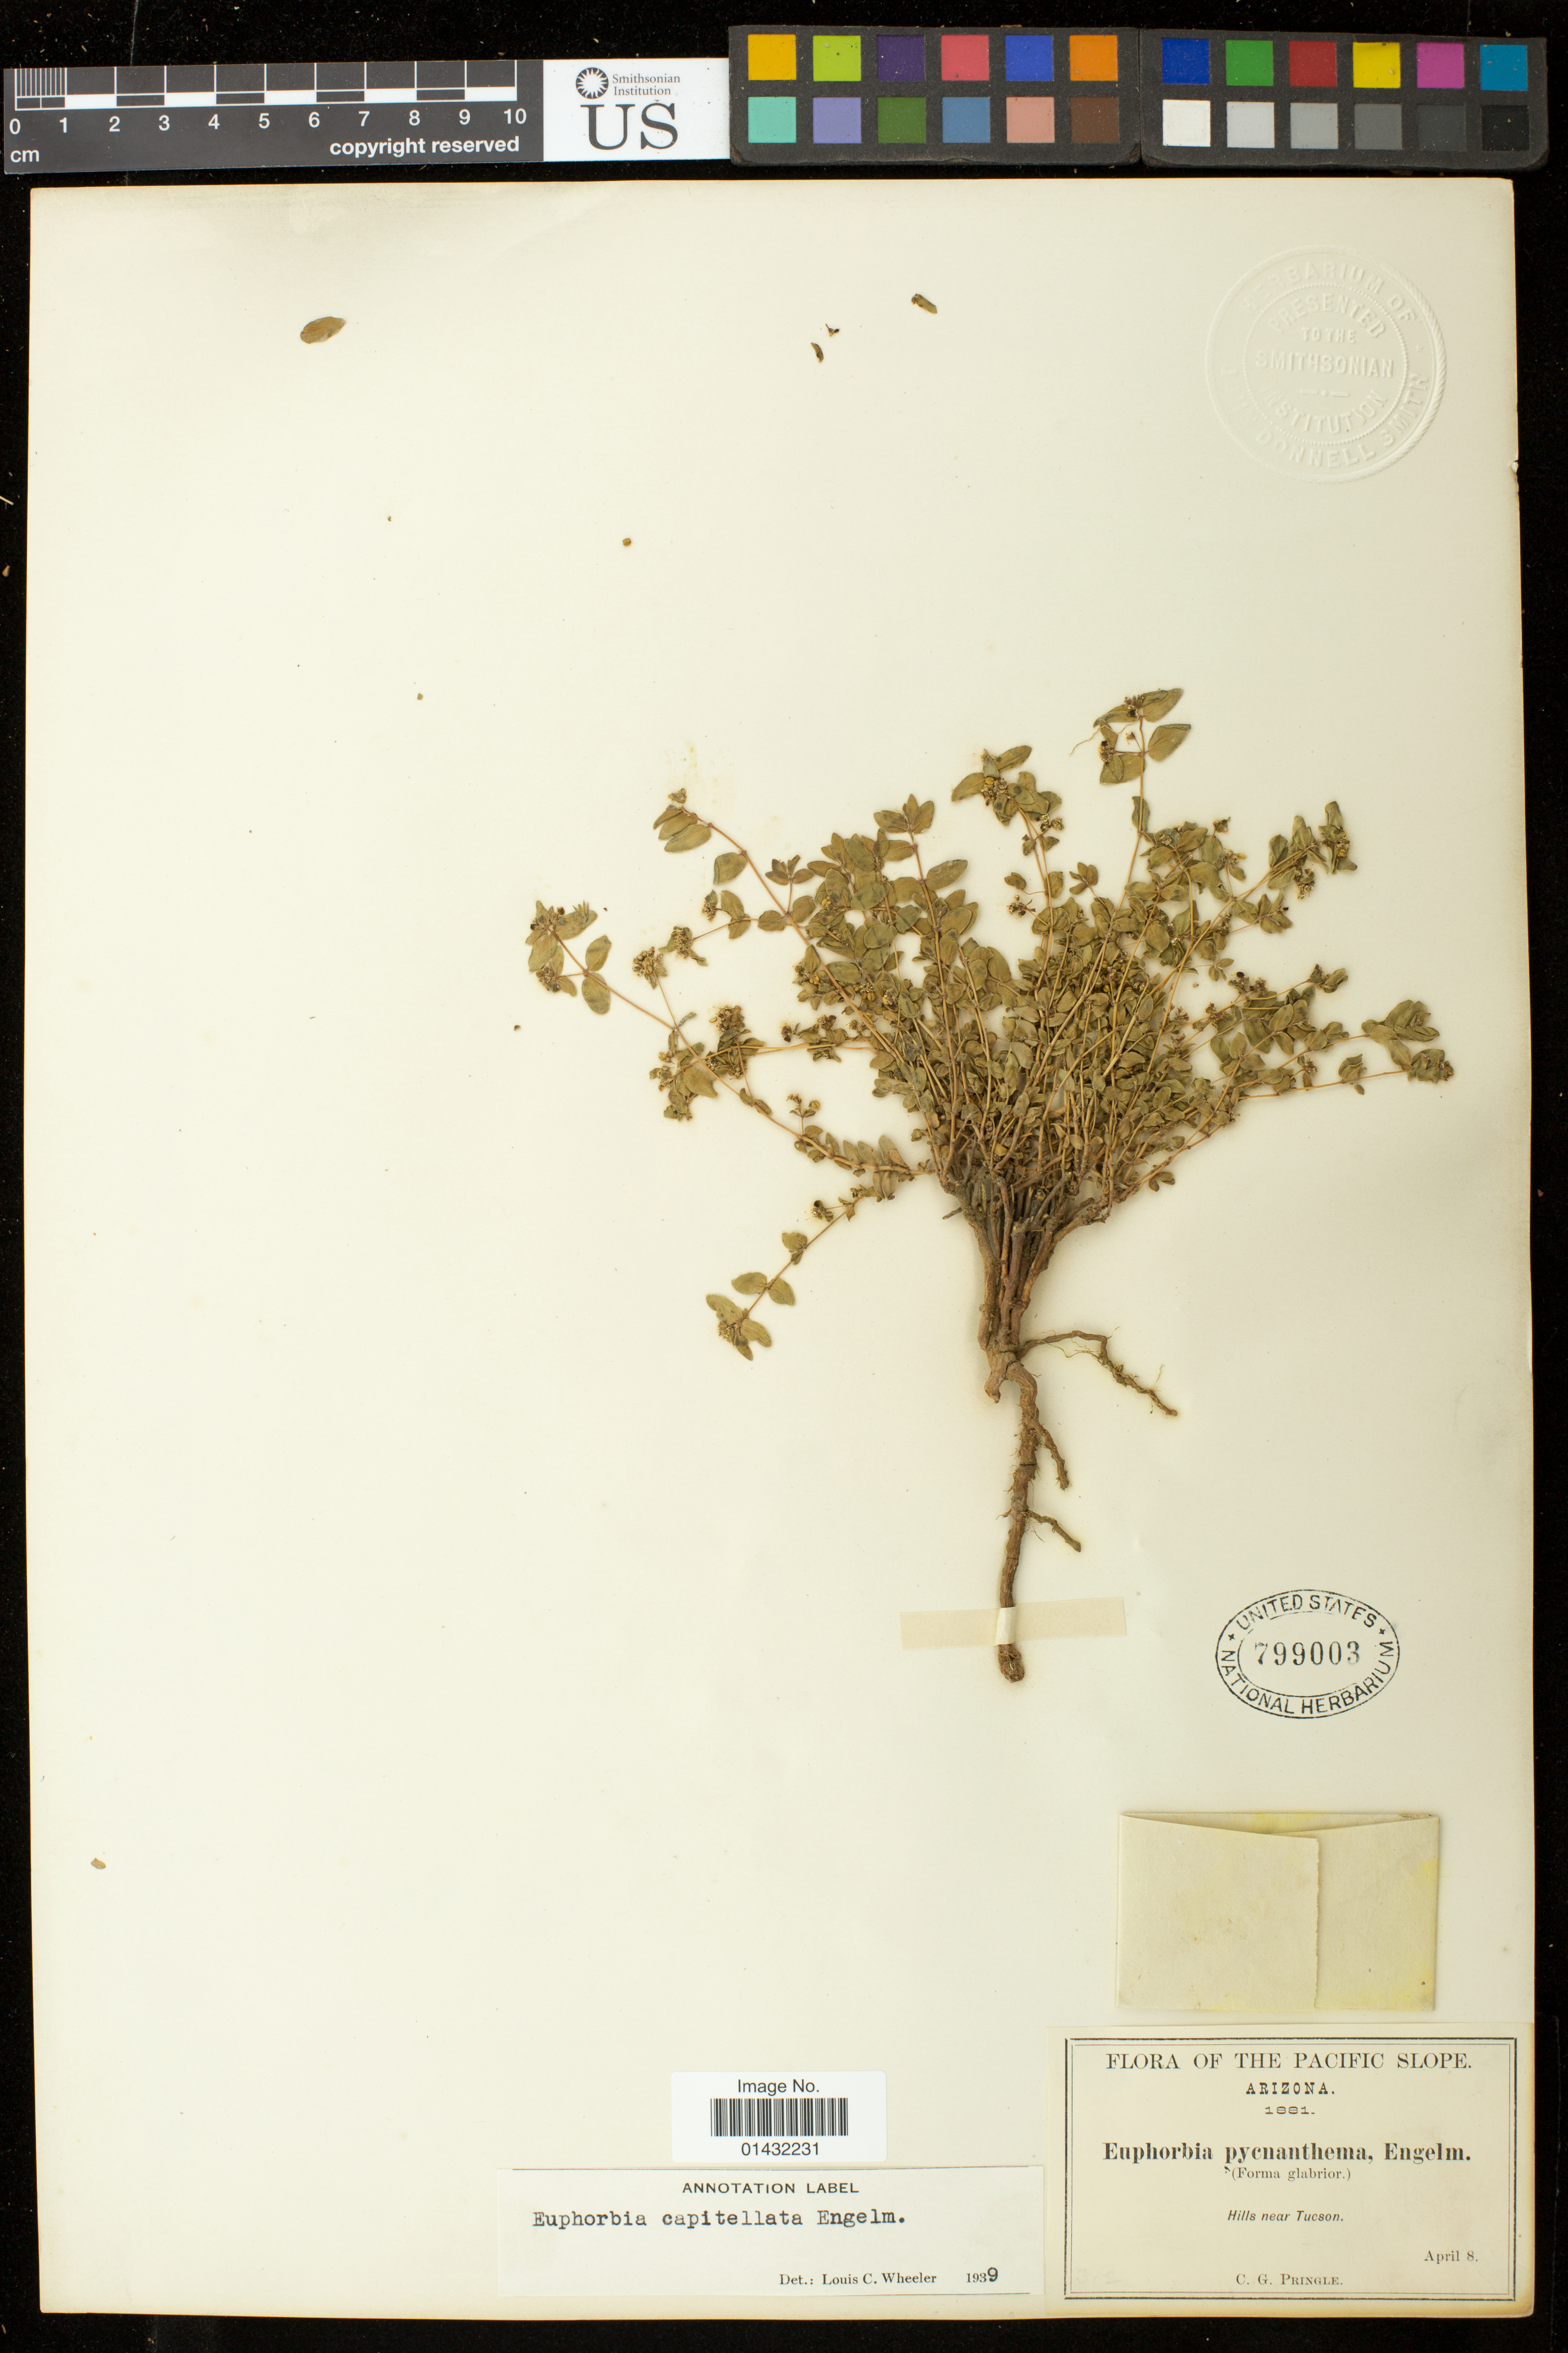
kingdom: Plantae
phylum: Tracheophyta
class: Magnoliopsida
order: Malpighiales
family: Euphorbiaceae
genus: Euphorbia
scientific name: Euphorbia capitellata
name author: Engelm. in Emory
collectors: C. G. Pringle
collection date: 1881-04-08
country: United States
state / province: Arizona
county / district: Pima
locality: Hills near Tucson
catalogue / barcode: US 799003